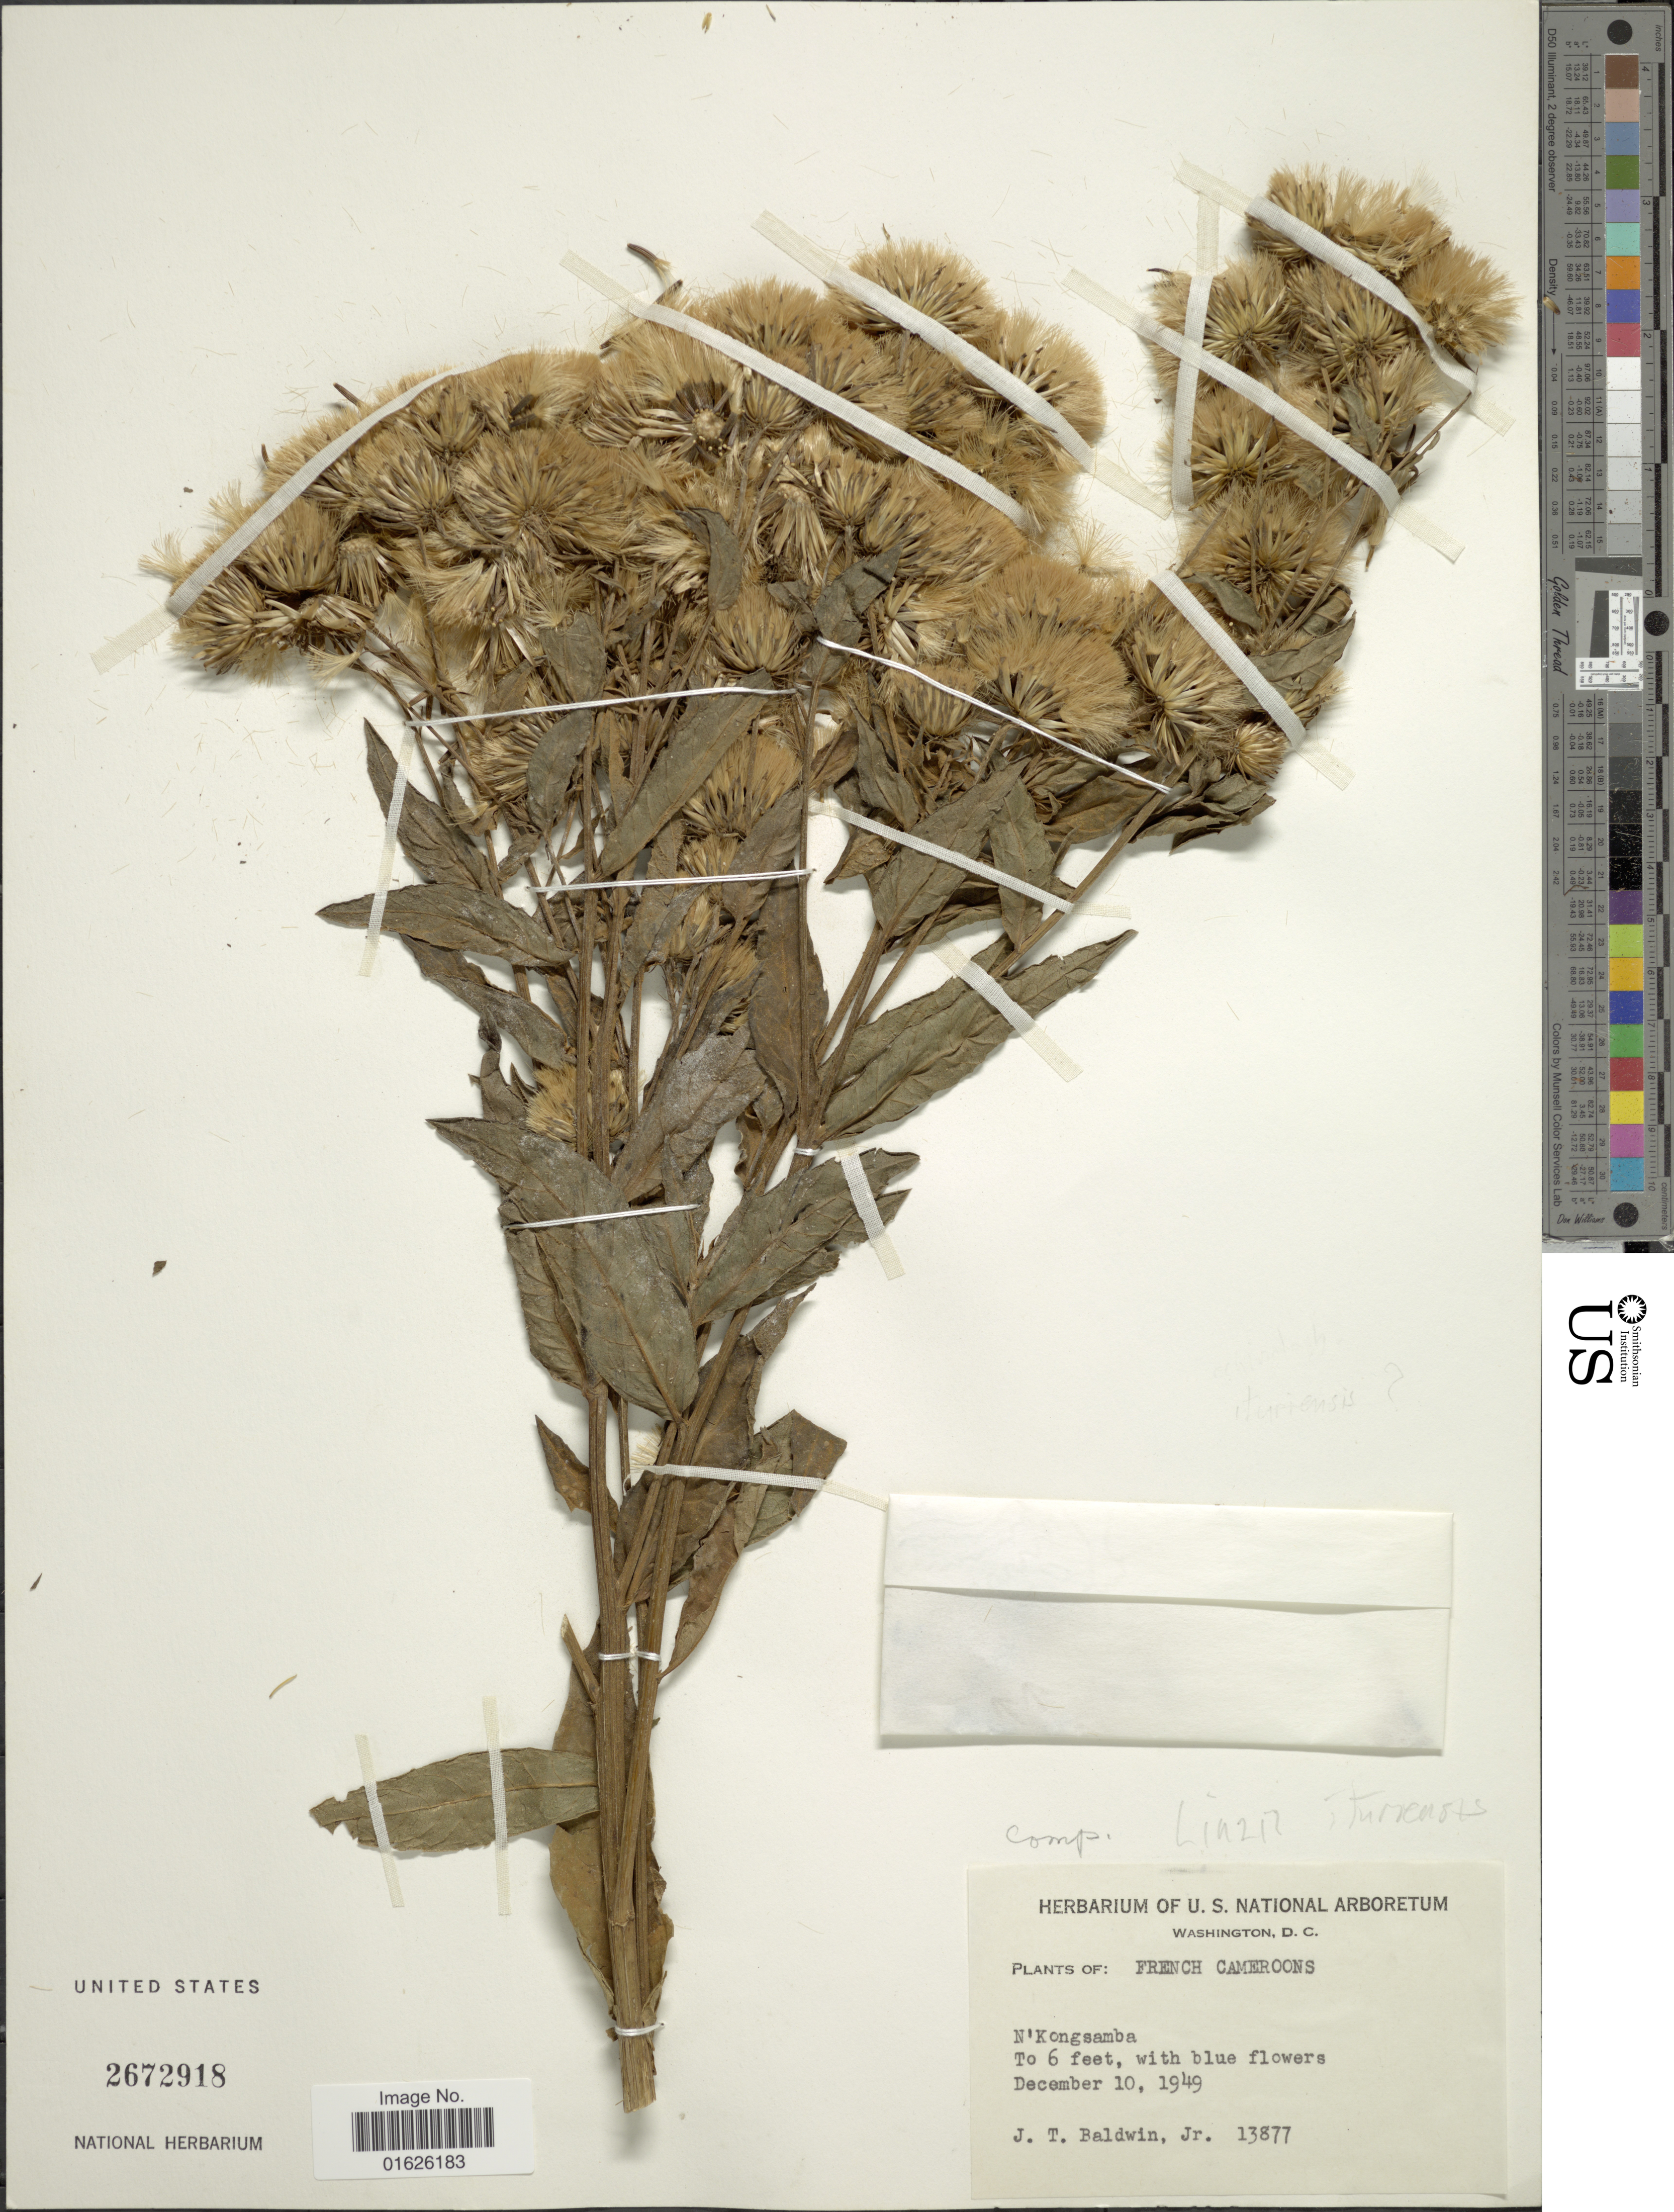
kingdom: Plantae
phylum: Tracheophyta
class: Magnoliopsida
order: Asterales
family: Asteraceae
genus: Linzia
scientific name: Linzia ituriensis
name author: (Muschl.) H. Rob.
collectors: J. T. Baldwin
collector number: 13877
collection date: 1949-12-10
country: Cameroon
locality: French Cameroons, N'Kongsamba.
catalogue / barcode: US 2672918